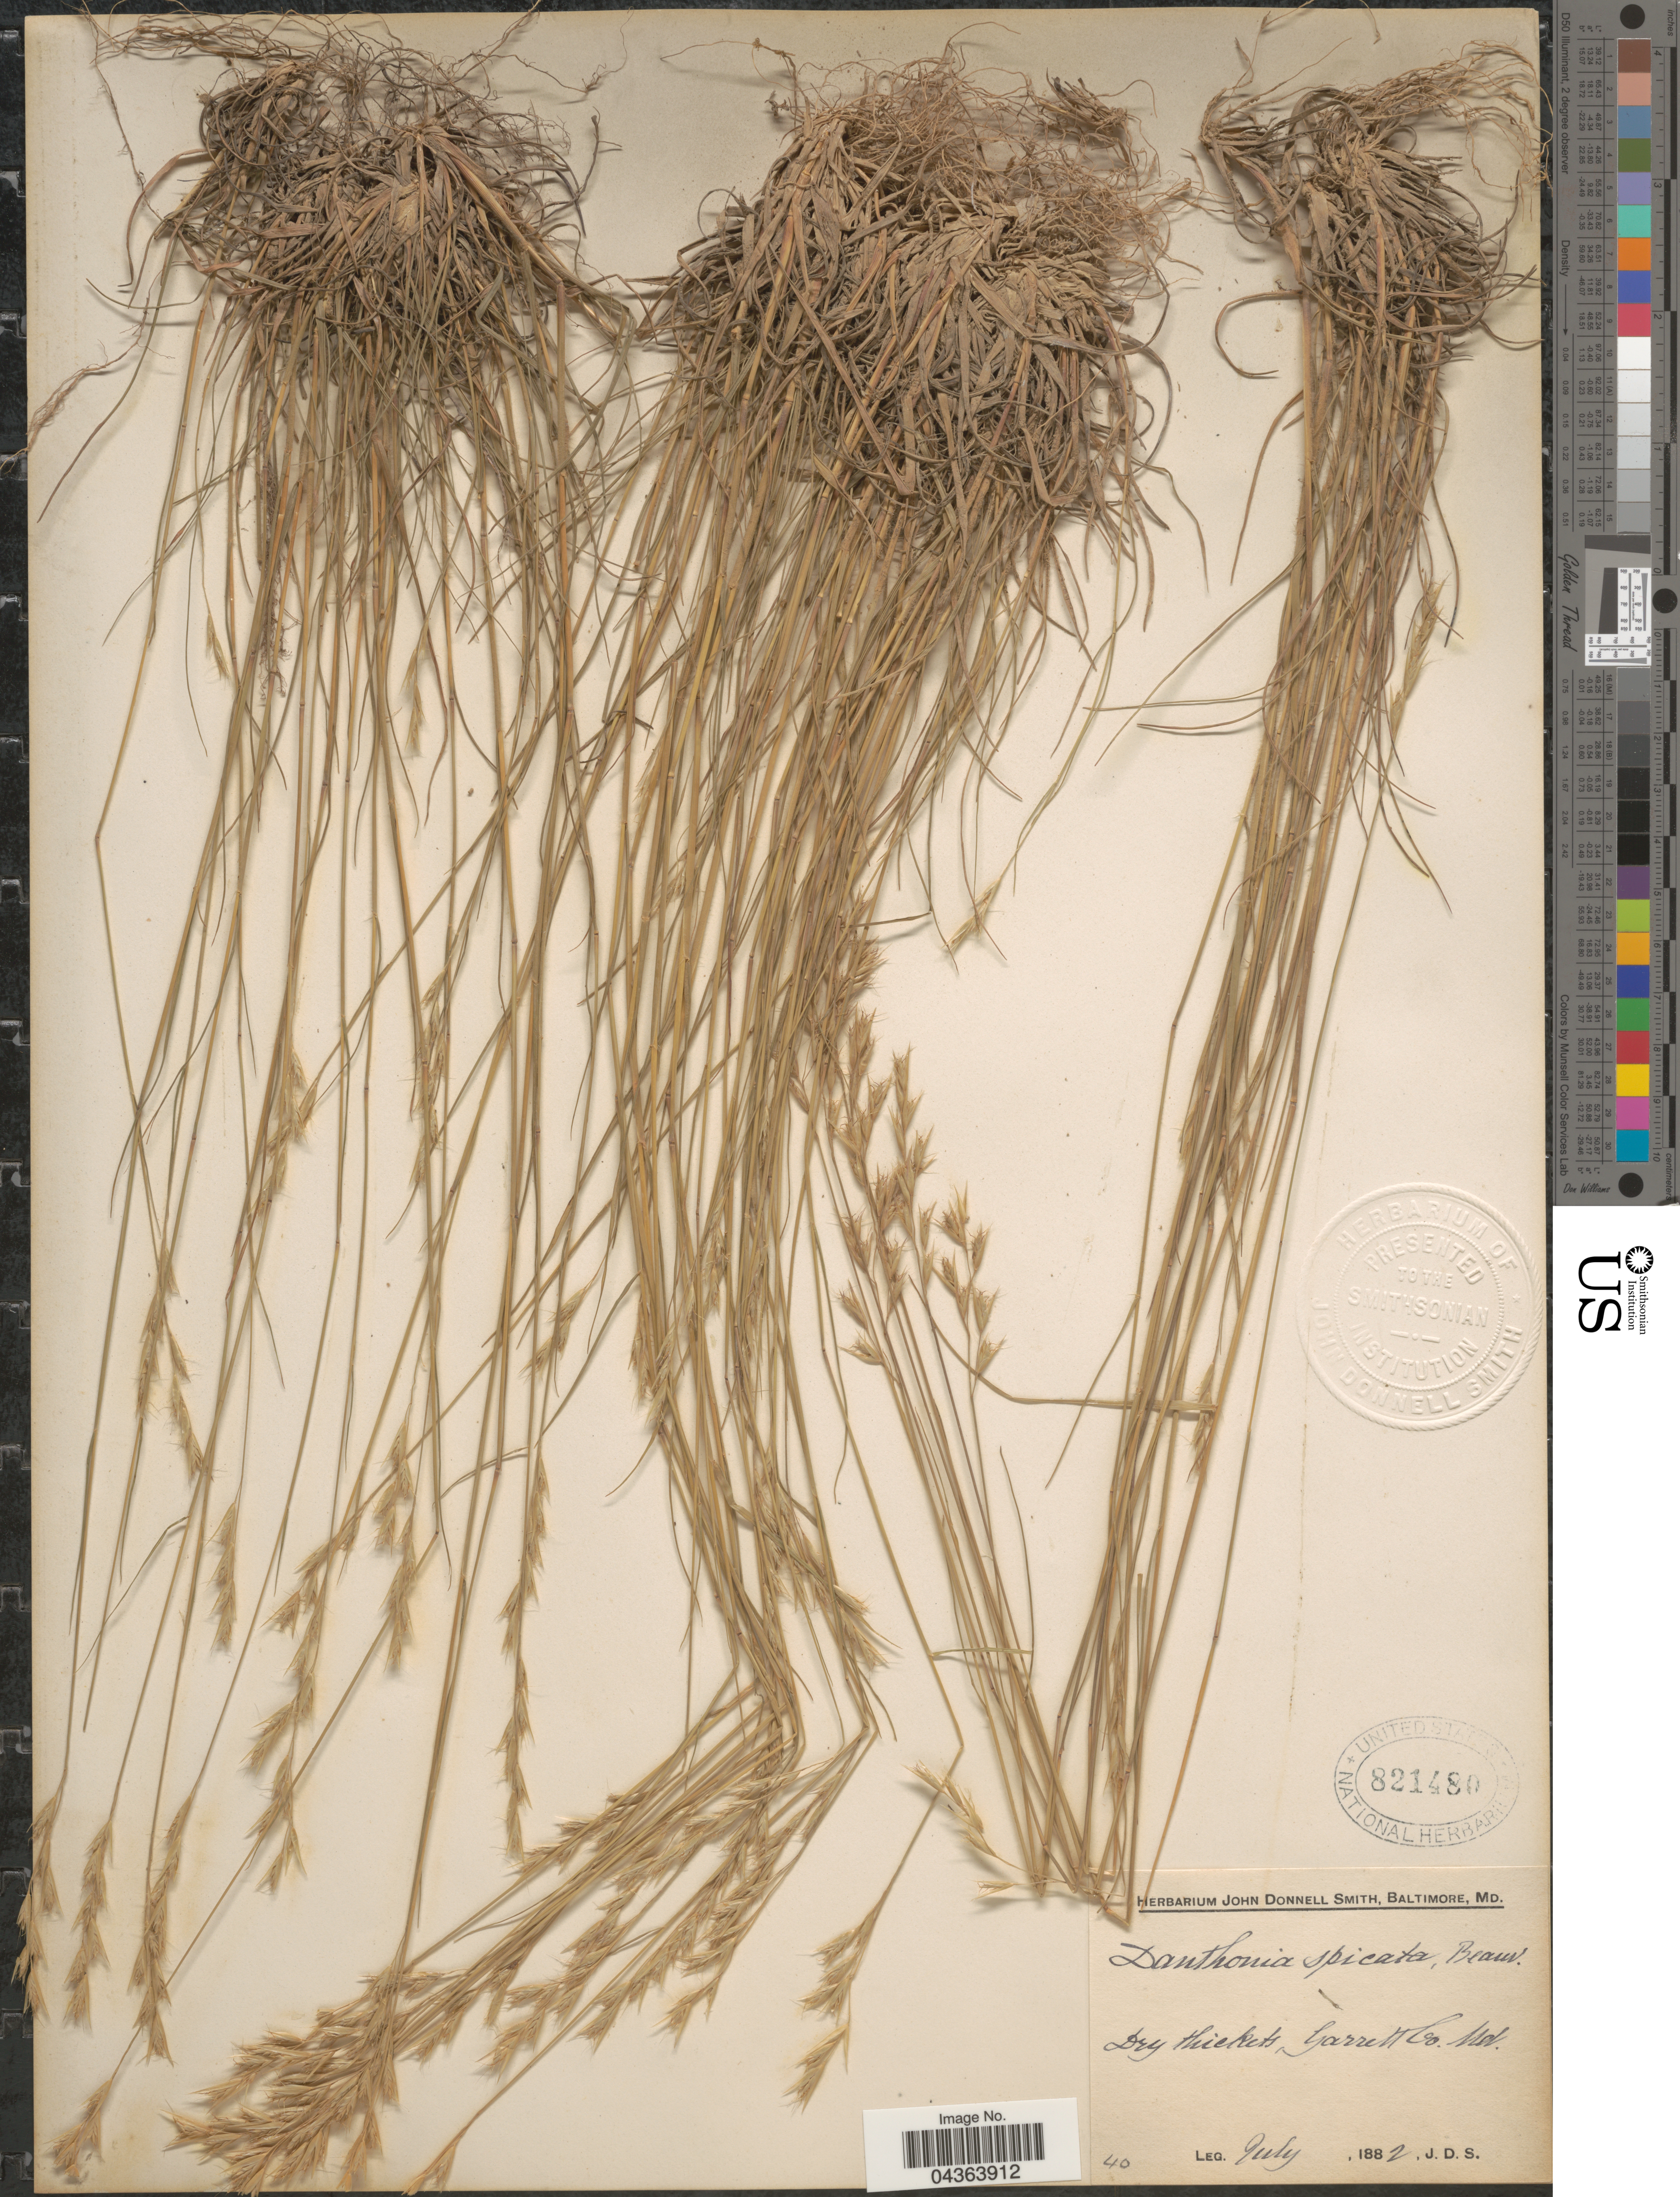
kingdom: Plantae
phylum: Tracheophyta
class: Liliopsida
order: Poales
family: Poaceae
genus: Danthonia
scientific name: Danthonia spicata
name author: (L.) P. Beauv. ex Roem. & Schult.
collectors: J. Donnell Smith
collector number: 40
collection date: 1882-07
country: United States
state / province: Maryland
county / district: Garrett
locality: Garrett Co.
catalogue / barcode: US 821480